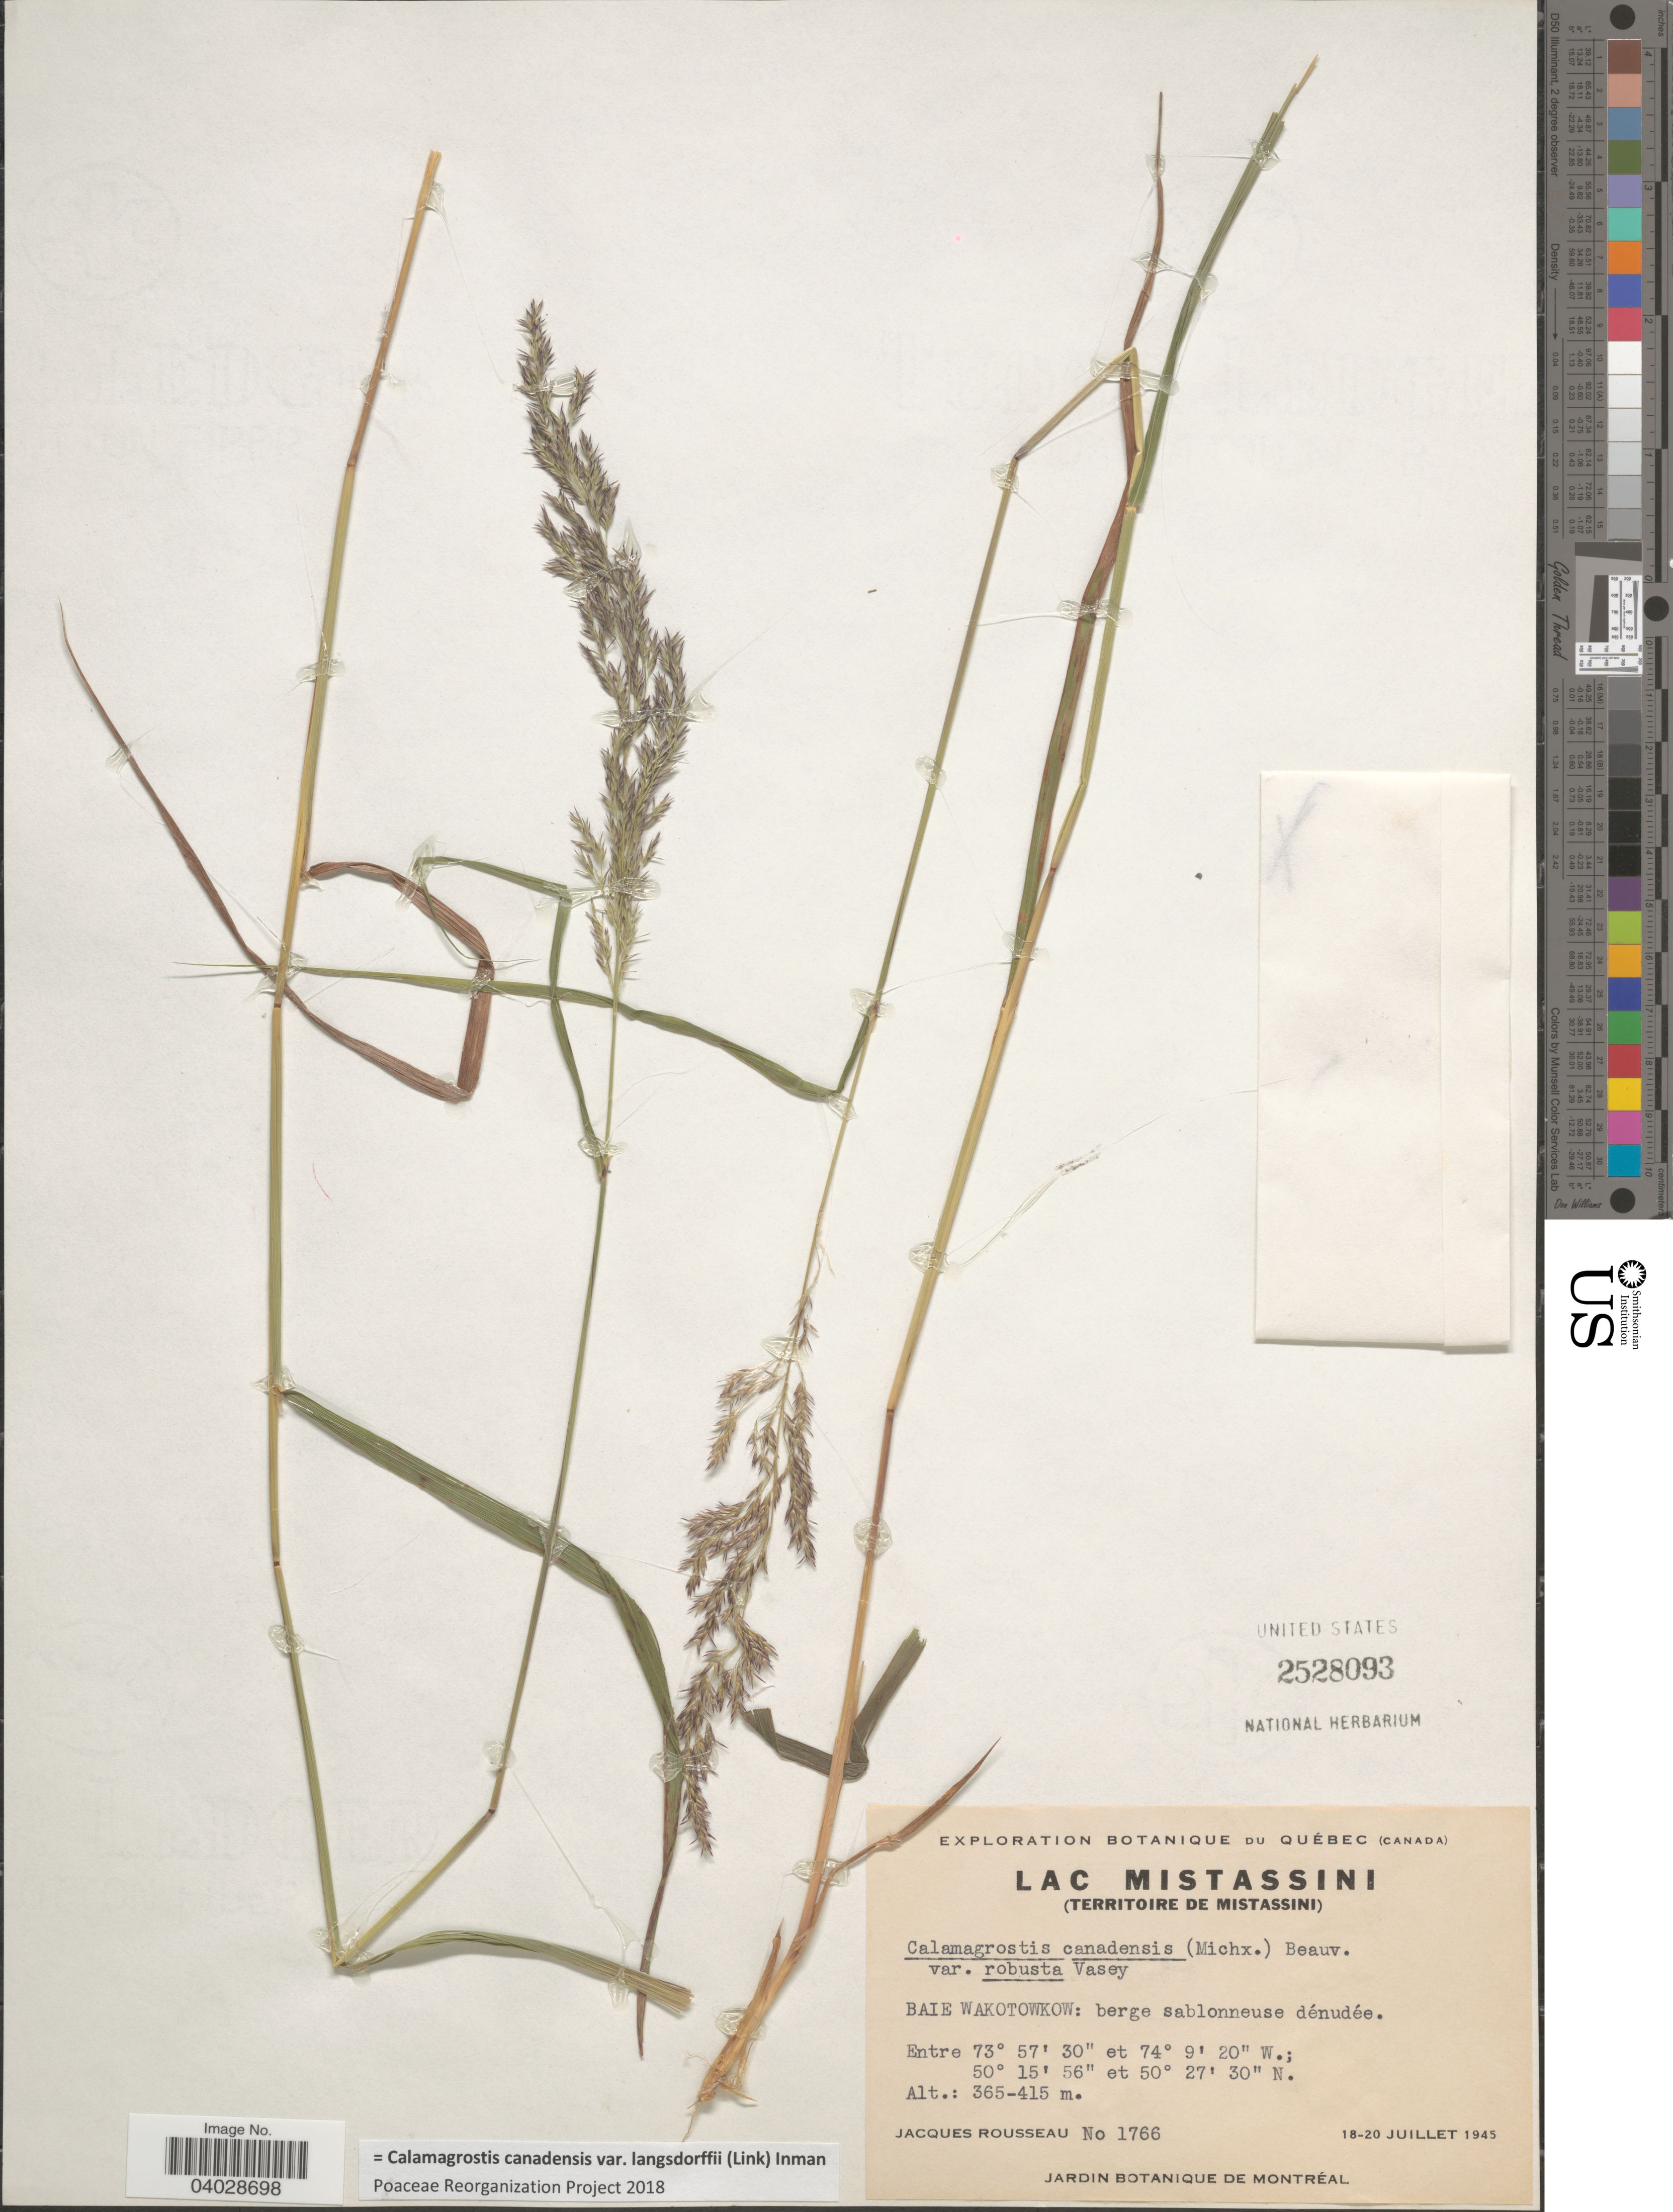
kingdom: Plantae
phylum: Tracheophyta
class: Liliopsida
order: Poales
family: Poaceae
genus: Calamagrostis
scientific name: Calamagrostis canadensis var. langsdorffii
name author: (Link) Inman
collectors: J. Rousseau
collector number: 1766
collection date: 1945-07-18/1945-07-20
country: Canada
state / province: Quebec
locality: Lac Mistassini (Territoire de Mistassini). Baie Wakotowkow: berge Sablonneuse dénudée.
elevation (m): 365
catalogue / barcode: US 2528093